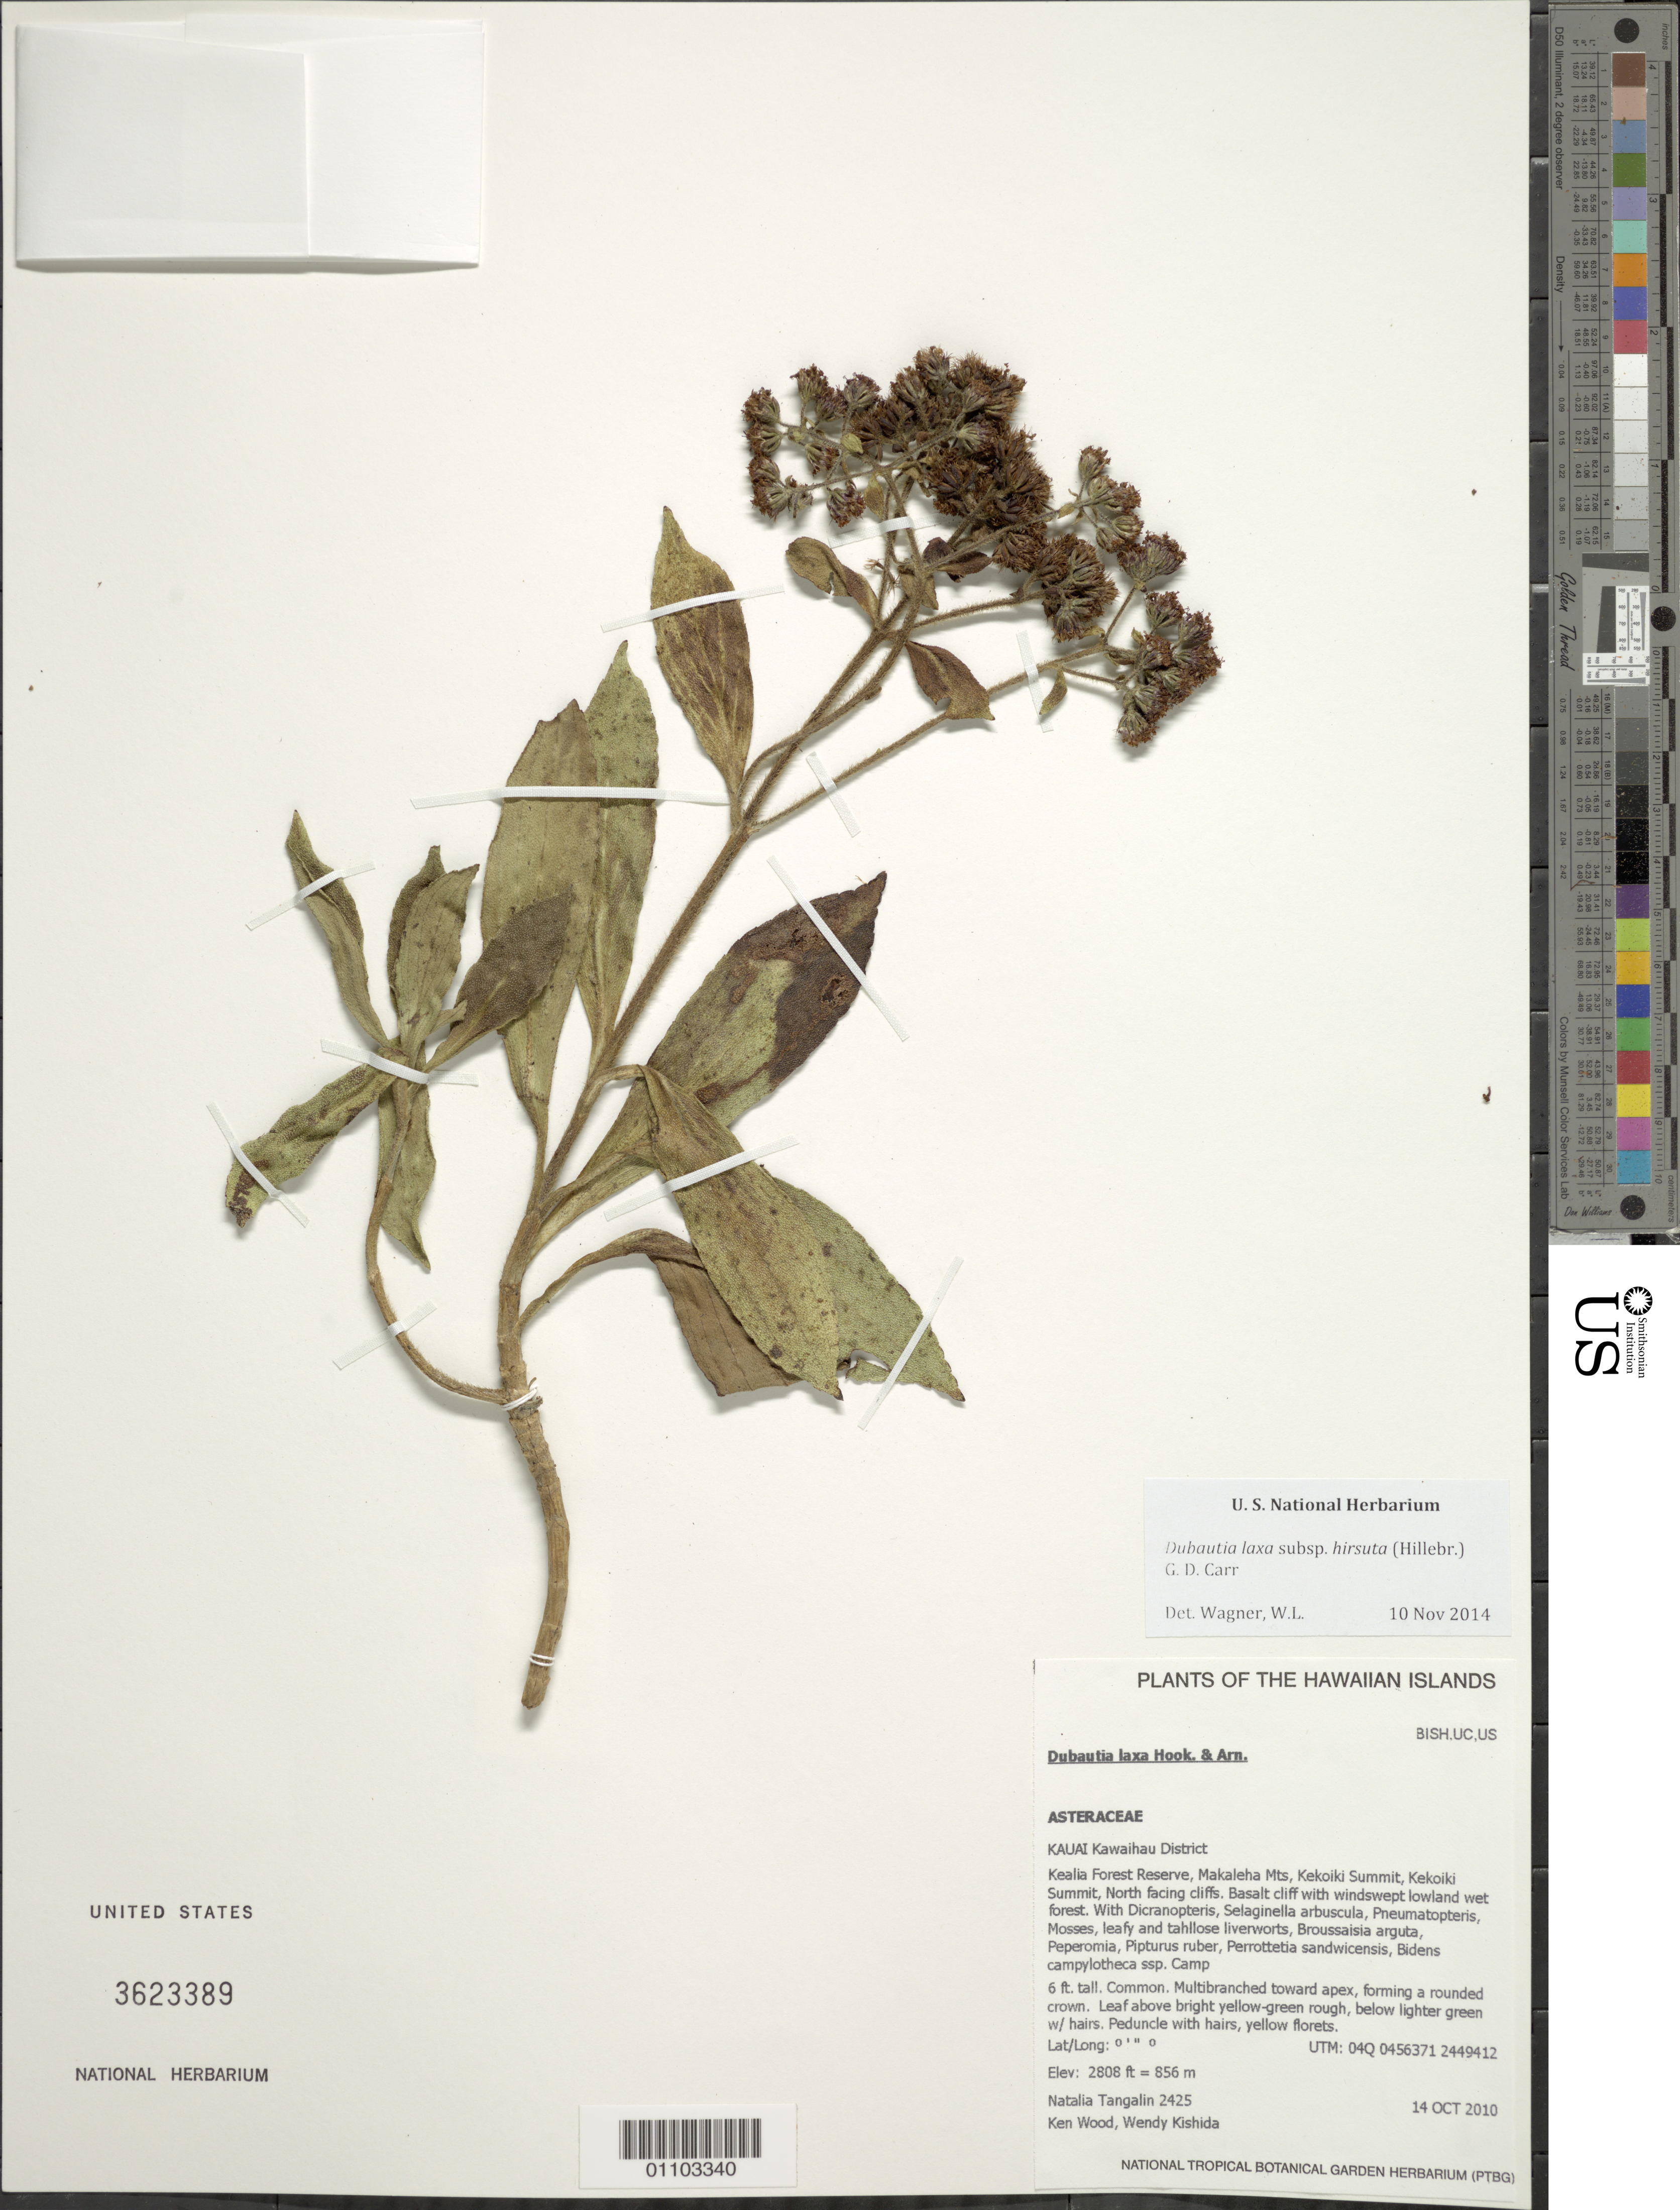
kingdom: Plantae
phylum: Tracheophyta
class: Magnoliopsida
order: Asterales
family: Asteraceae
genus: Dubautia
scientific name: Dubautia laxa subsp. hirsuta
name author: (Hillebr.) G.D. Carr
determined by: Wagner, W. L., (BOT), Smithsonian Institution - National Museum of Natural History (UNITED STATES)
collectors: N. Tangalin, K. R. Wood & W. Kishida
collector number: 2425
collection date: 2010-10-14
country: United States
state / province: Hawaii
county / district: Kauai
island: Kaua'i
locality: Kealia Forest Reserve, Makaleha Mts, Kekoiki Summit, N-facing cliff.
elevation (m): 856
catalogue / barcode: US 3623389